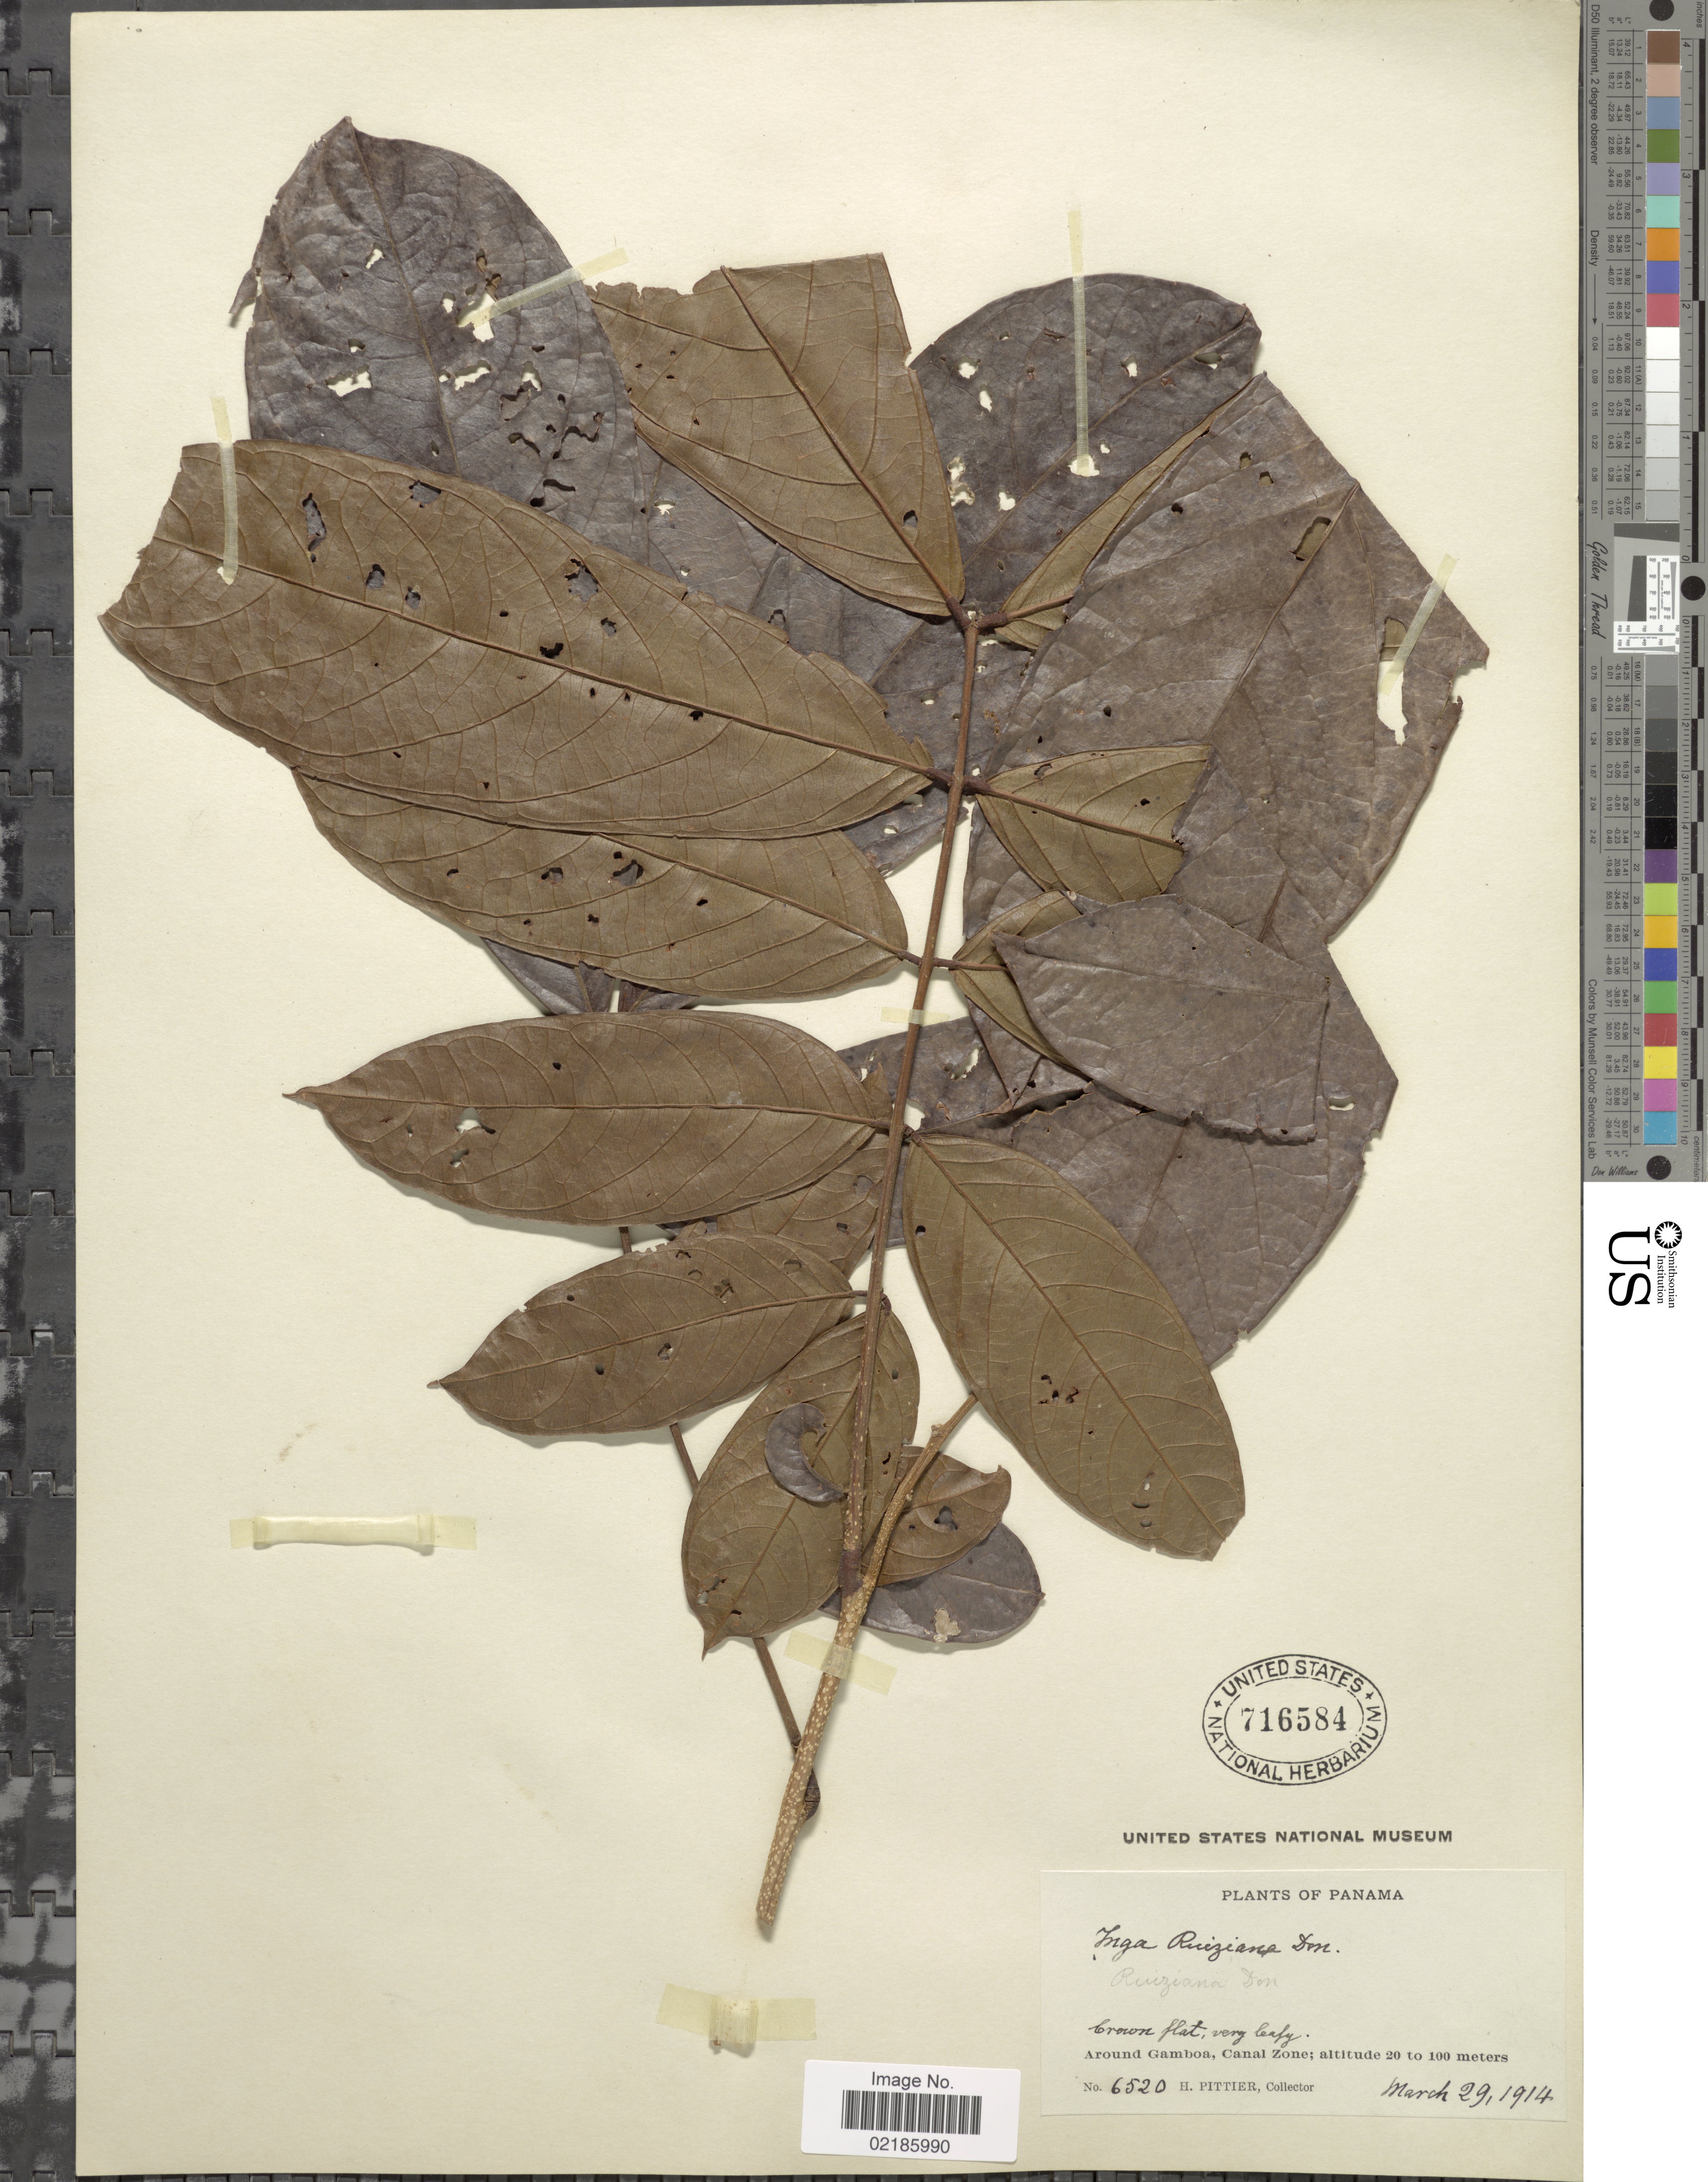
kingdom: Plantae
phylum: Tracheophyta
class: Magnoliopsida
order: Fabales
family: Fabaceae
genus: Inga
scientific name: Inga ruiziana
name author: G. Don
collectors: H. F. Pittier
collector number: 6520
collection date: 1914-03-29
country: Panama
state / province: Colón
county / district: Canal Zone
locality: Around Gamboa, Canal Zone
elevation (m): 20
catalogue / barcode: US 716584